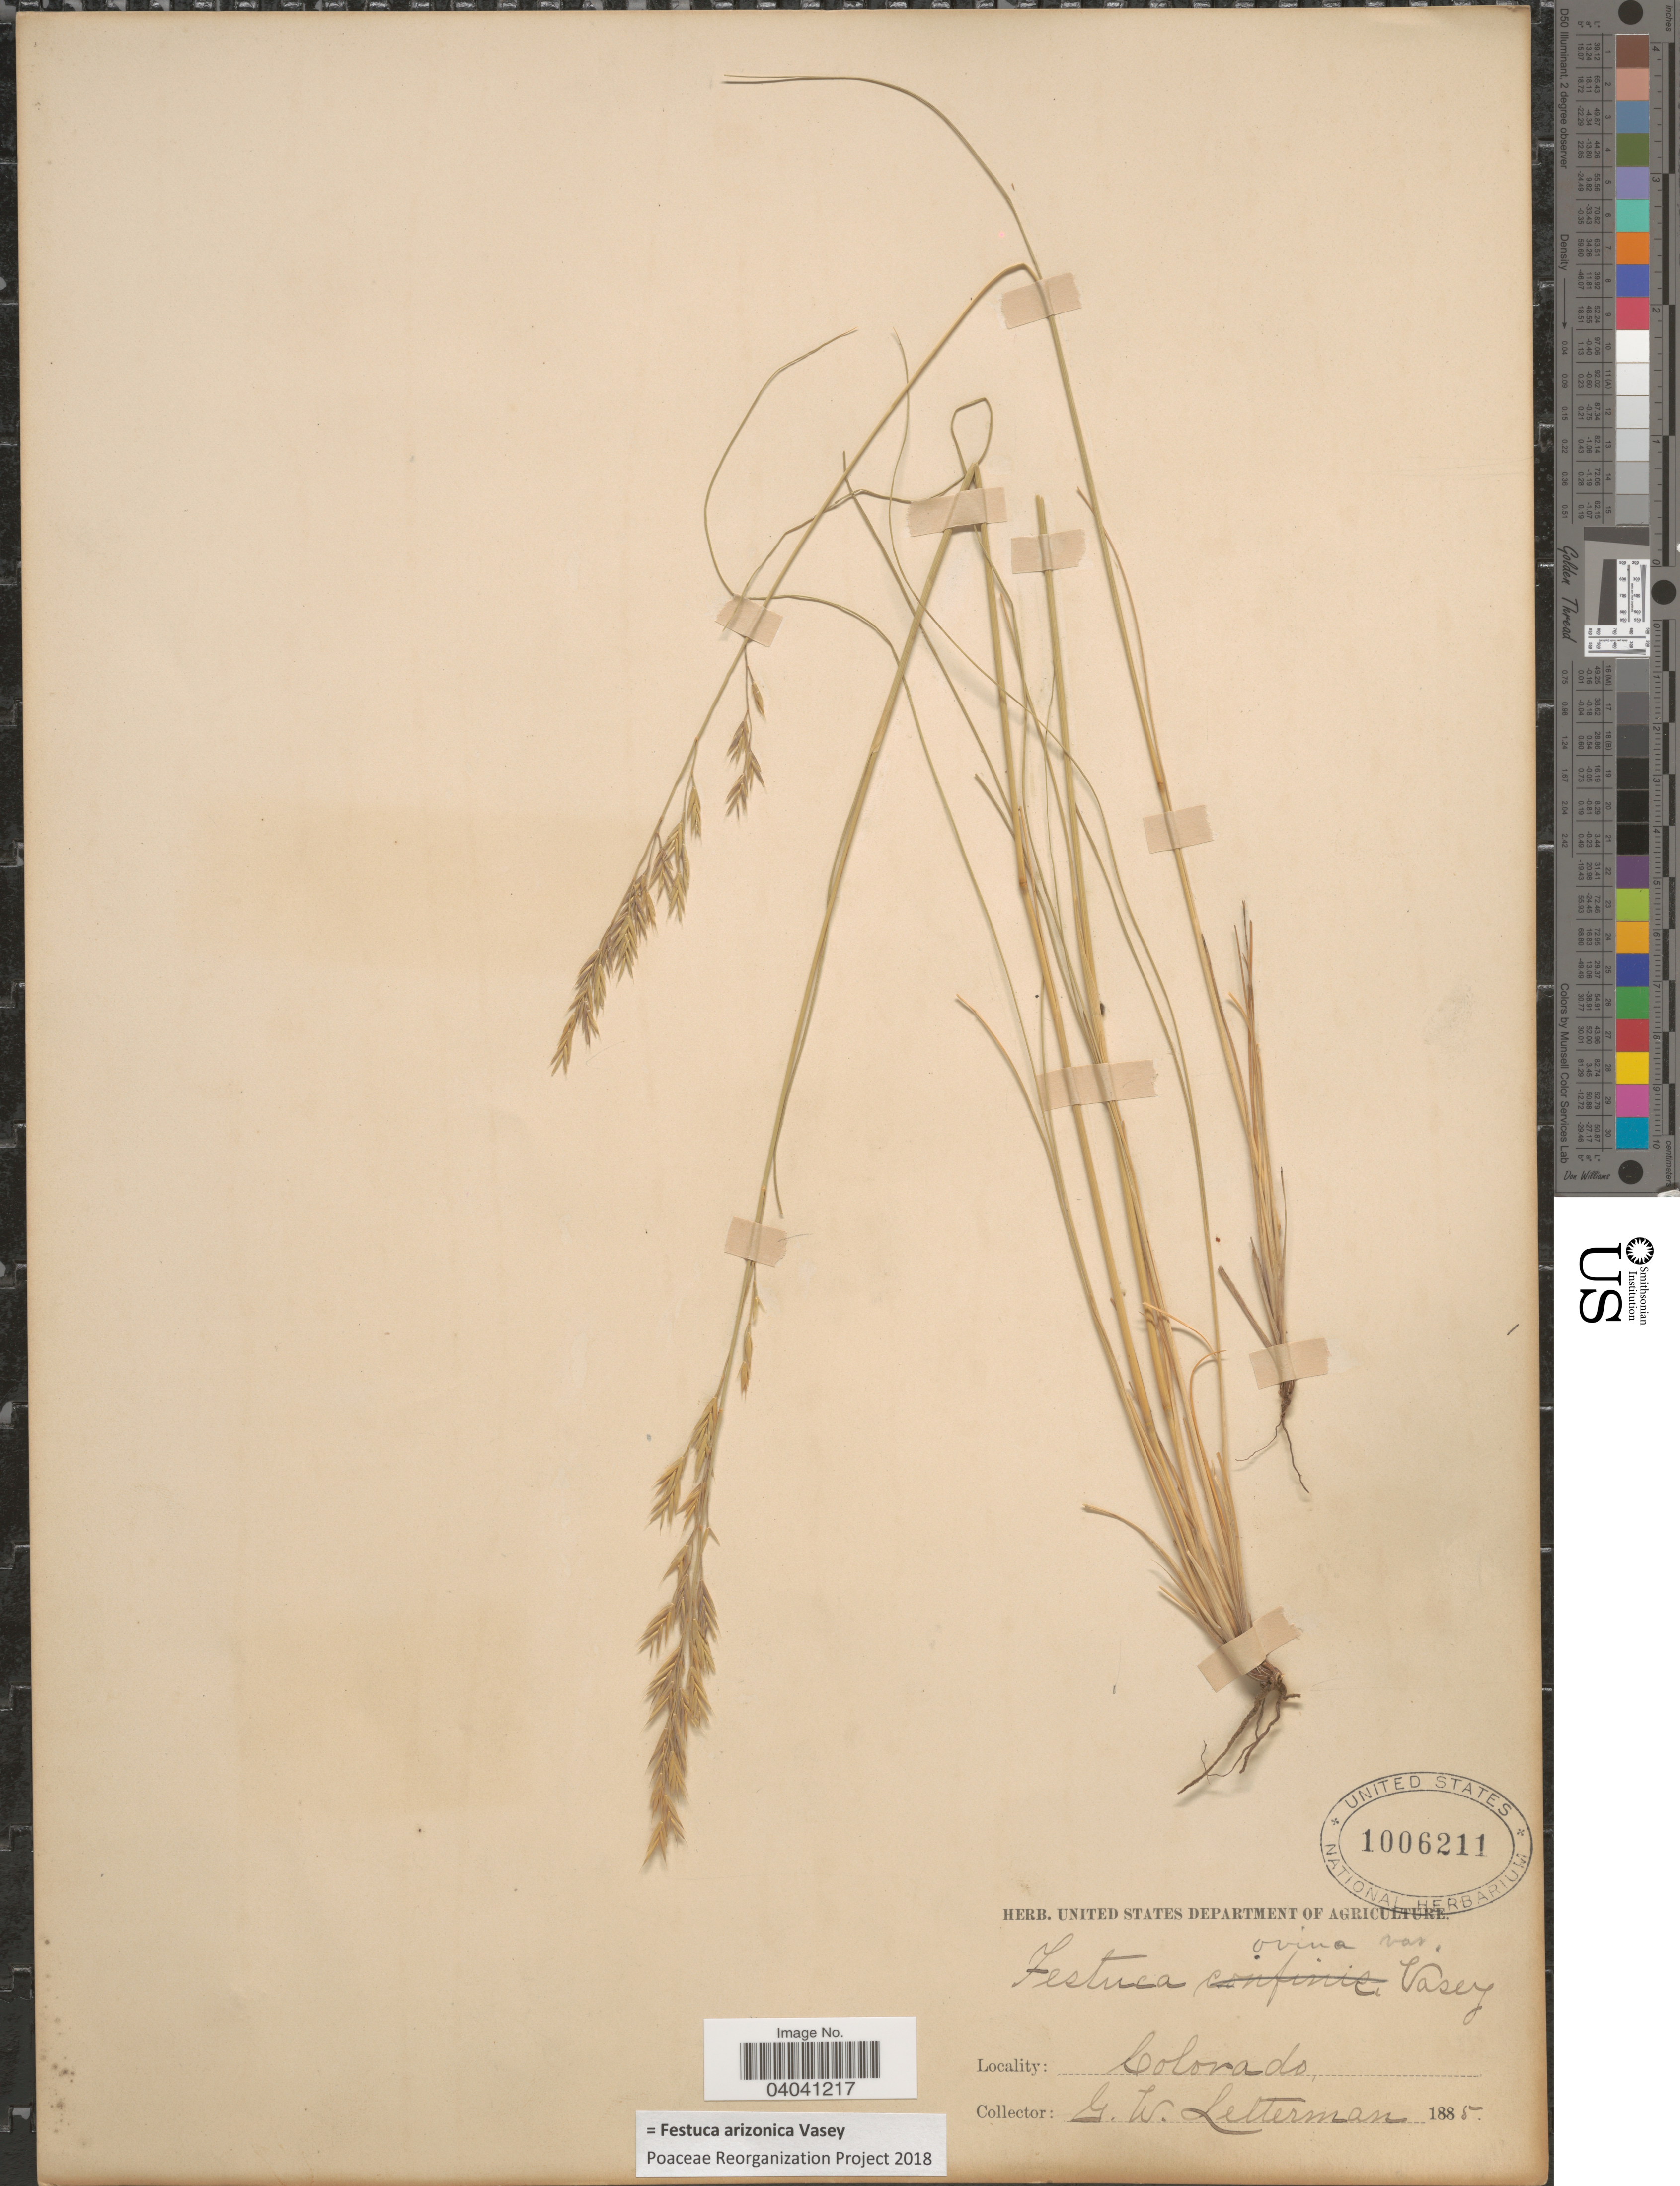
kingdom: Plantae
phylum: Tracheophyta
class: Liliopsida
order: Poales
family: Poaceae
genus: Festuca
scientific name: Festuca arizonica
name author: Vasey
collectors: G. W. Letterman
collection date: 1885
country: United States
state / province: Colorado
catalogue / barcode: US 1006211